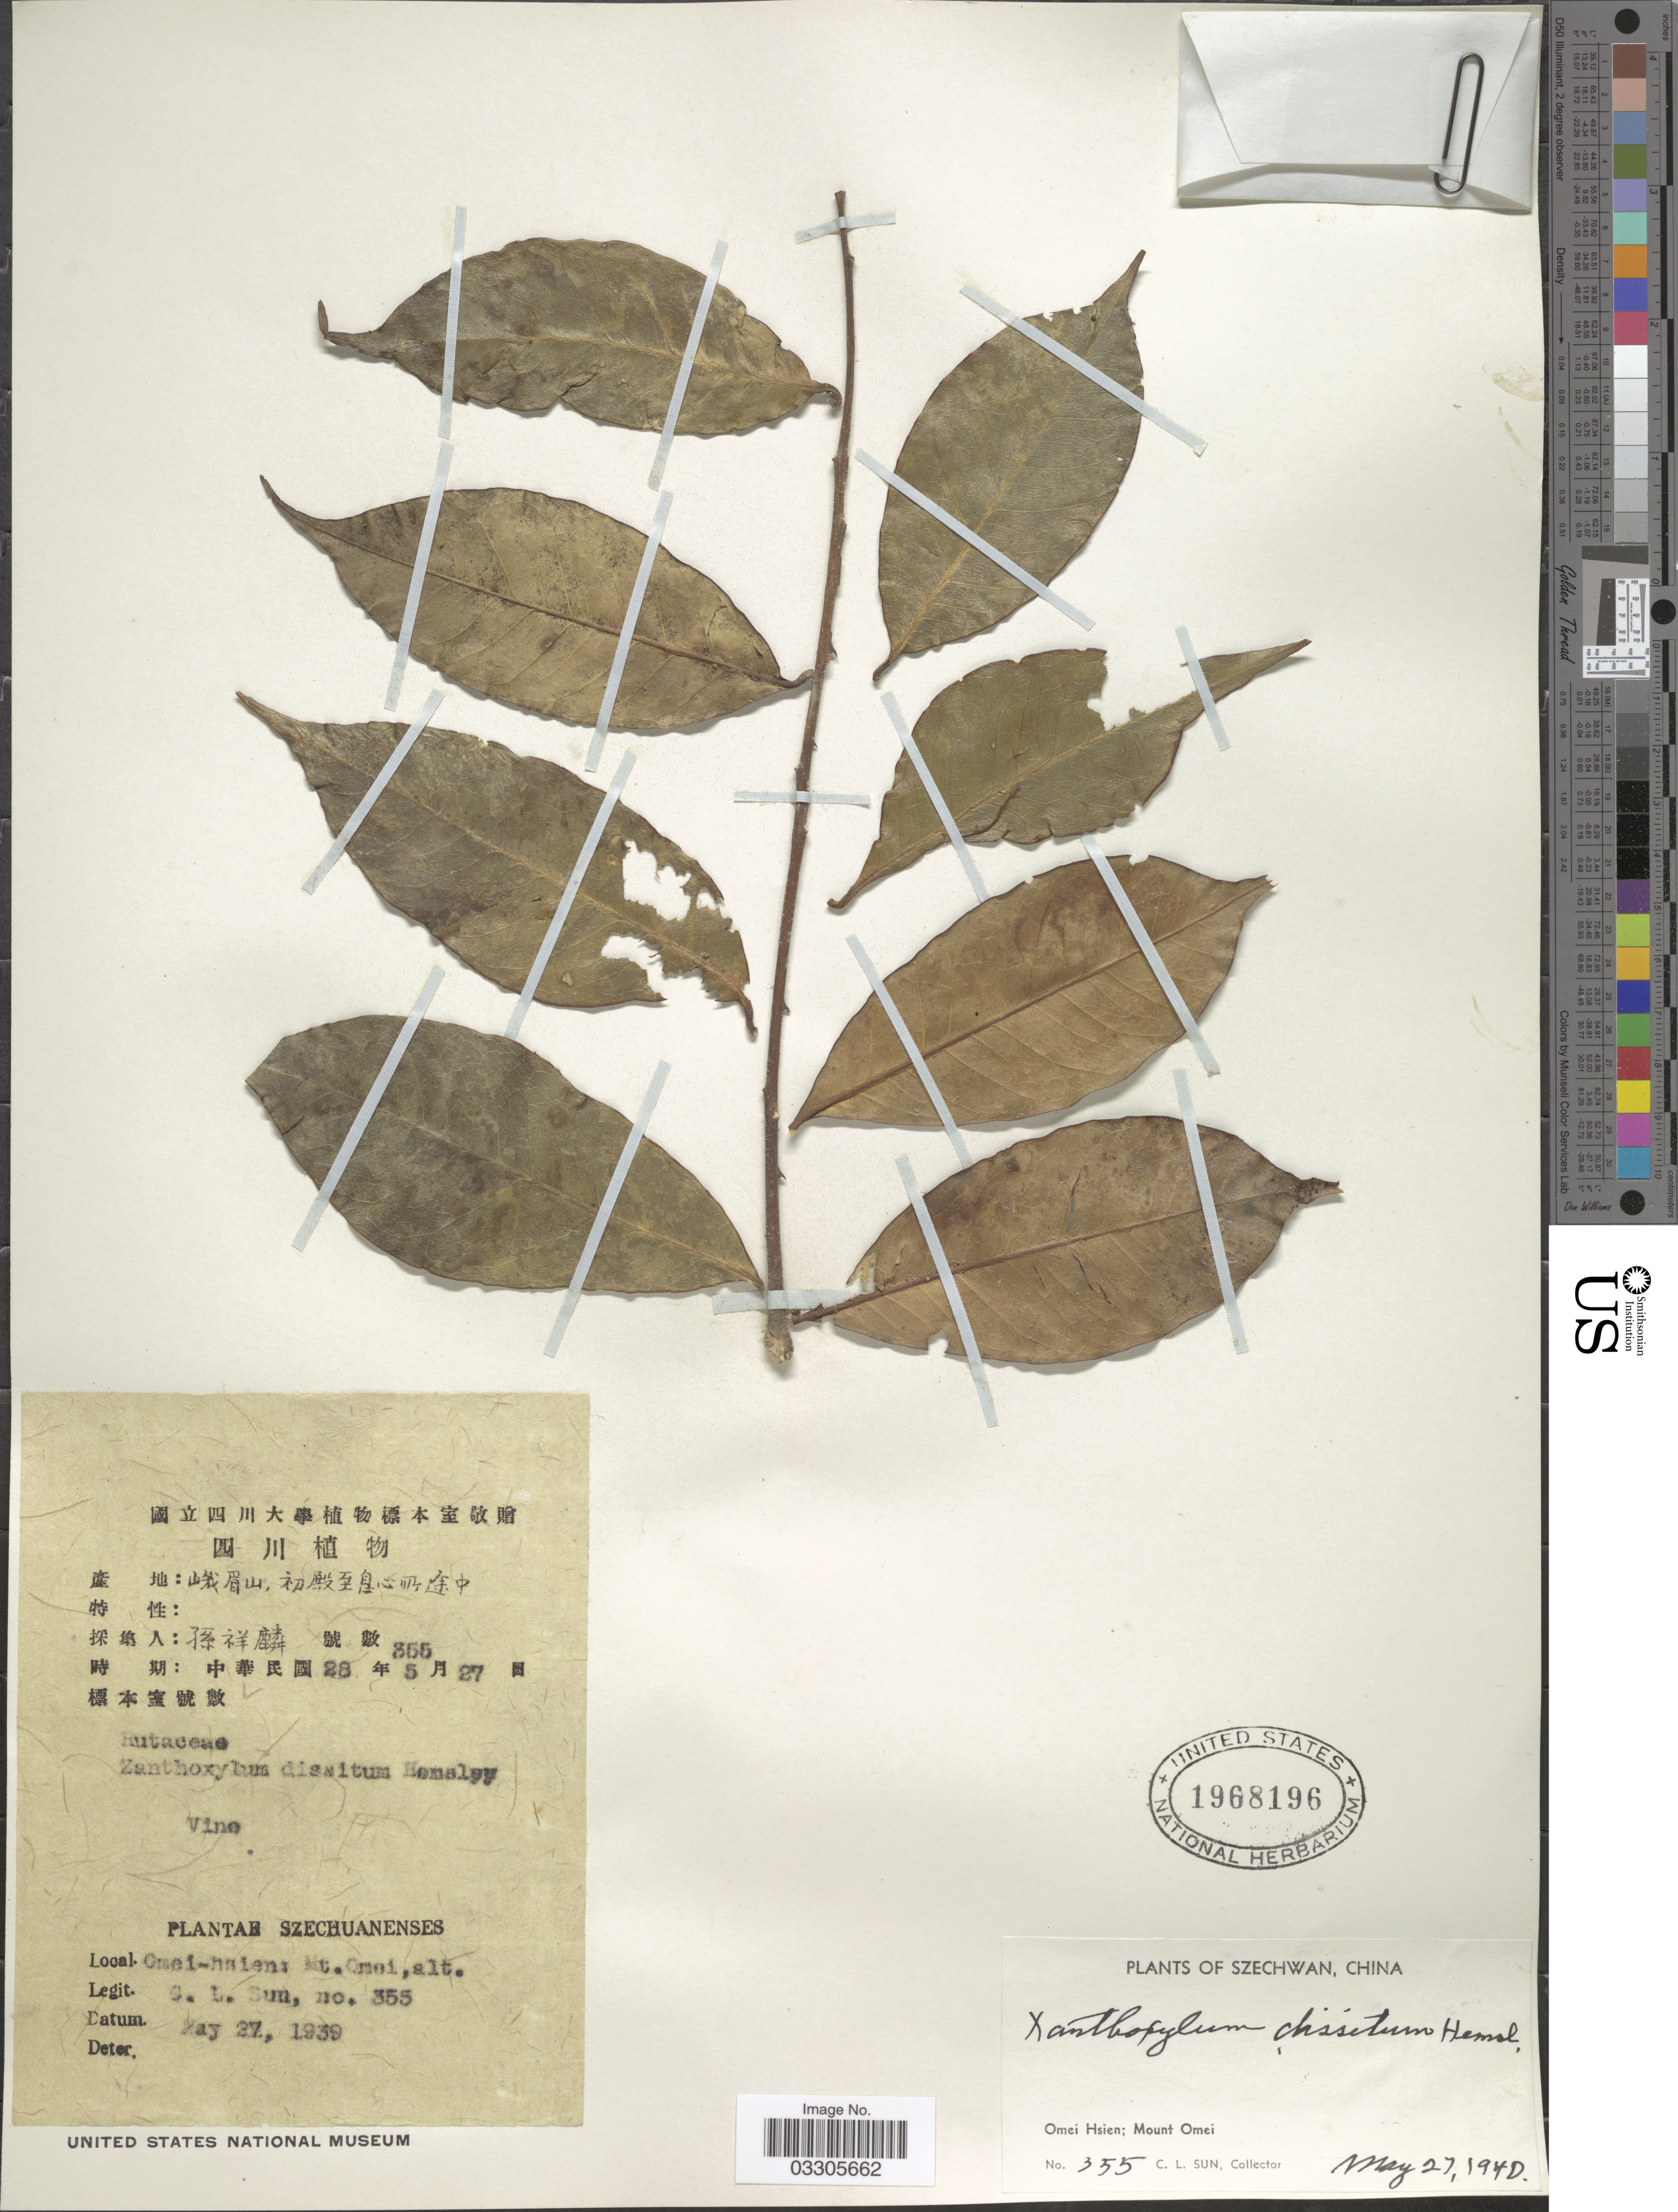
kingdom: Plantae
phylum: Tracheophyta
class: Magnoliopsida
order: Sapindales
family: Rutaceae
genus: Zanthoxylum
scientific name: Zanthoxylum dissitum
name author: Hemsl.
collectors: C. Sun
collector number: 355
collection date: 1940-05-27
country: China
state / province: Sichuan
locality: Szechwan, Omei Hsien; Mount Omei.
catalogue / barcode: US 1968196